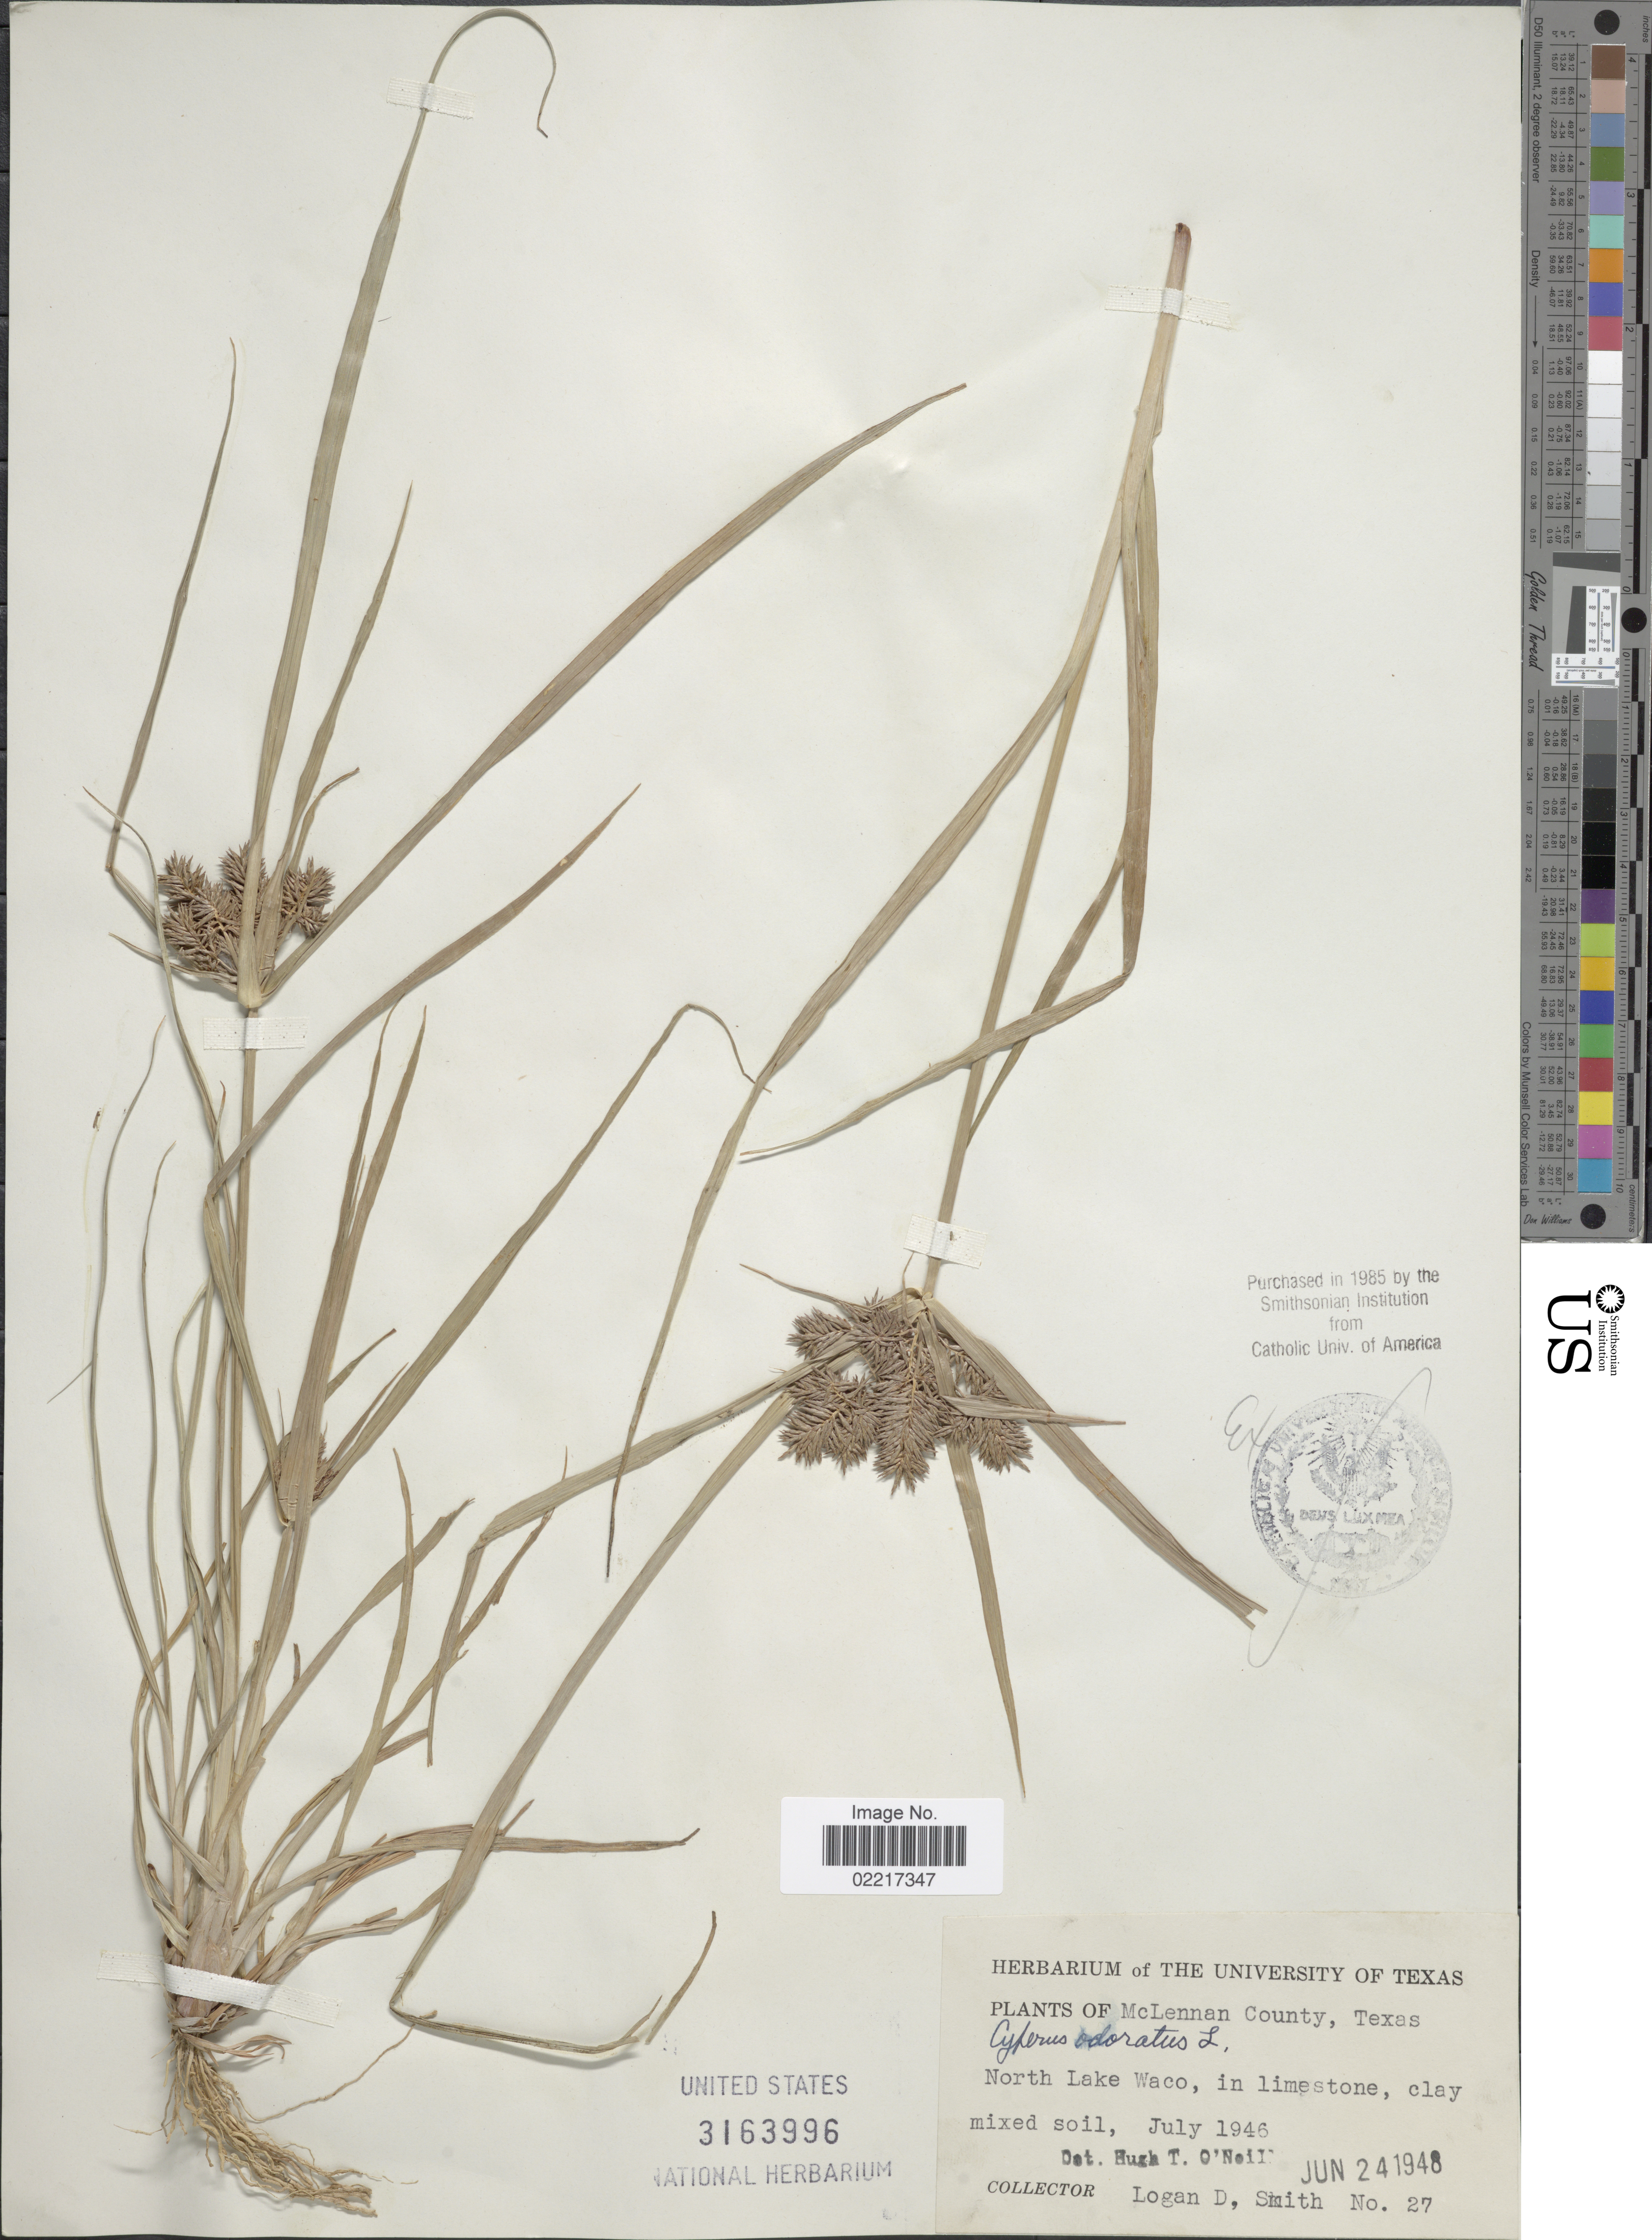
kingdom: Plantae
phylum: Tracheophyta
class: Liliopsida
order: Poales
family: Cyperaceae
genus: Cyperus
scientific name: Cyperus odoratus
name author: L.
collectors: L. Smith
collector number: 27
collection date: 1946-07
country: United States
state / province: Texas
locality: McLennan County, North Lake Waco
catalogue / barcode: US 3163996